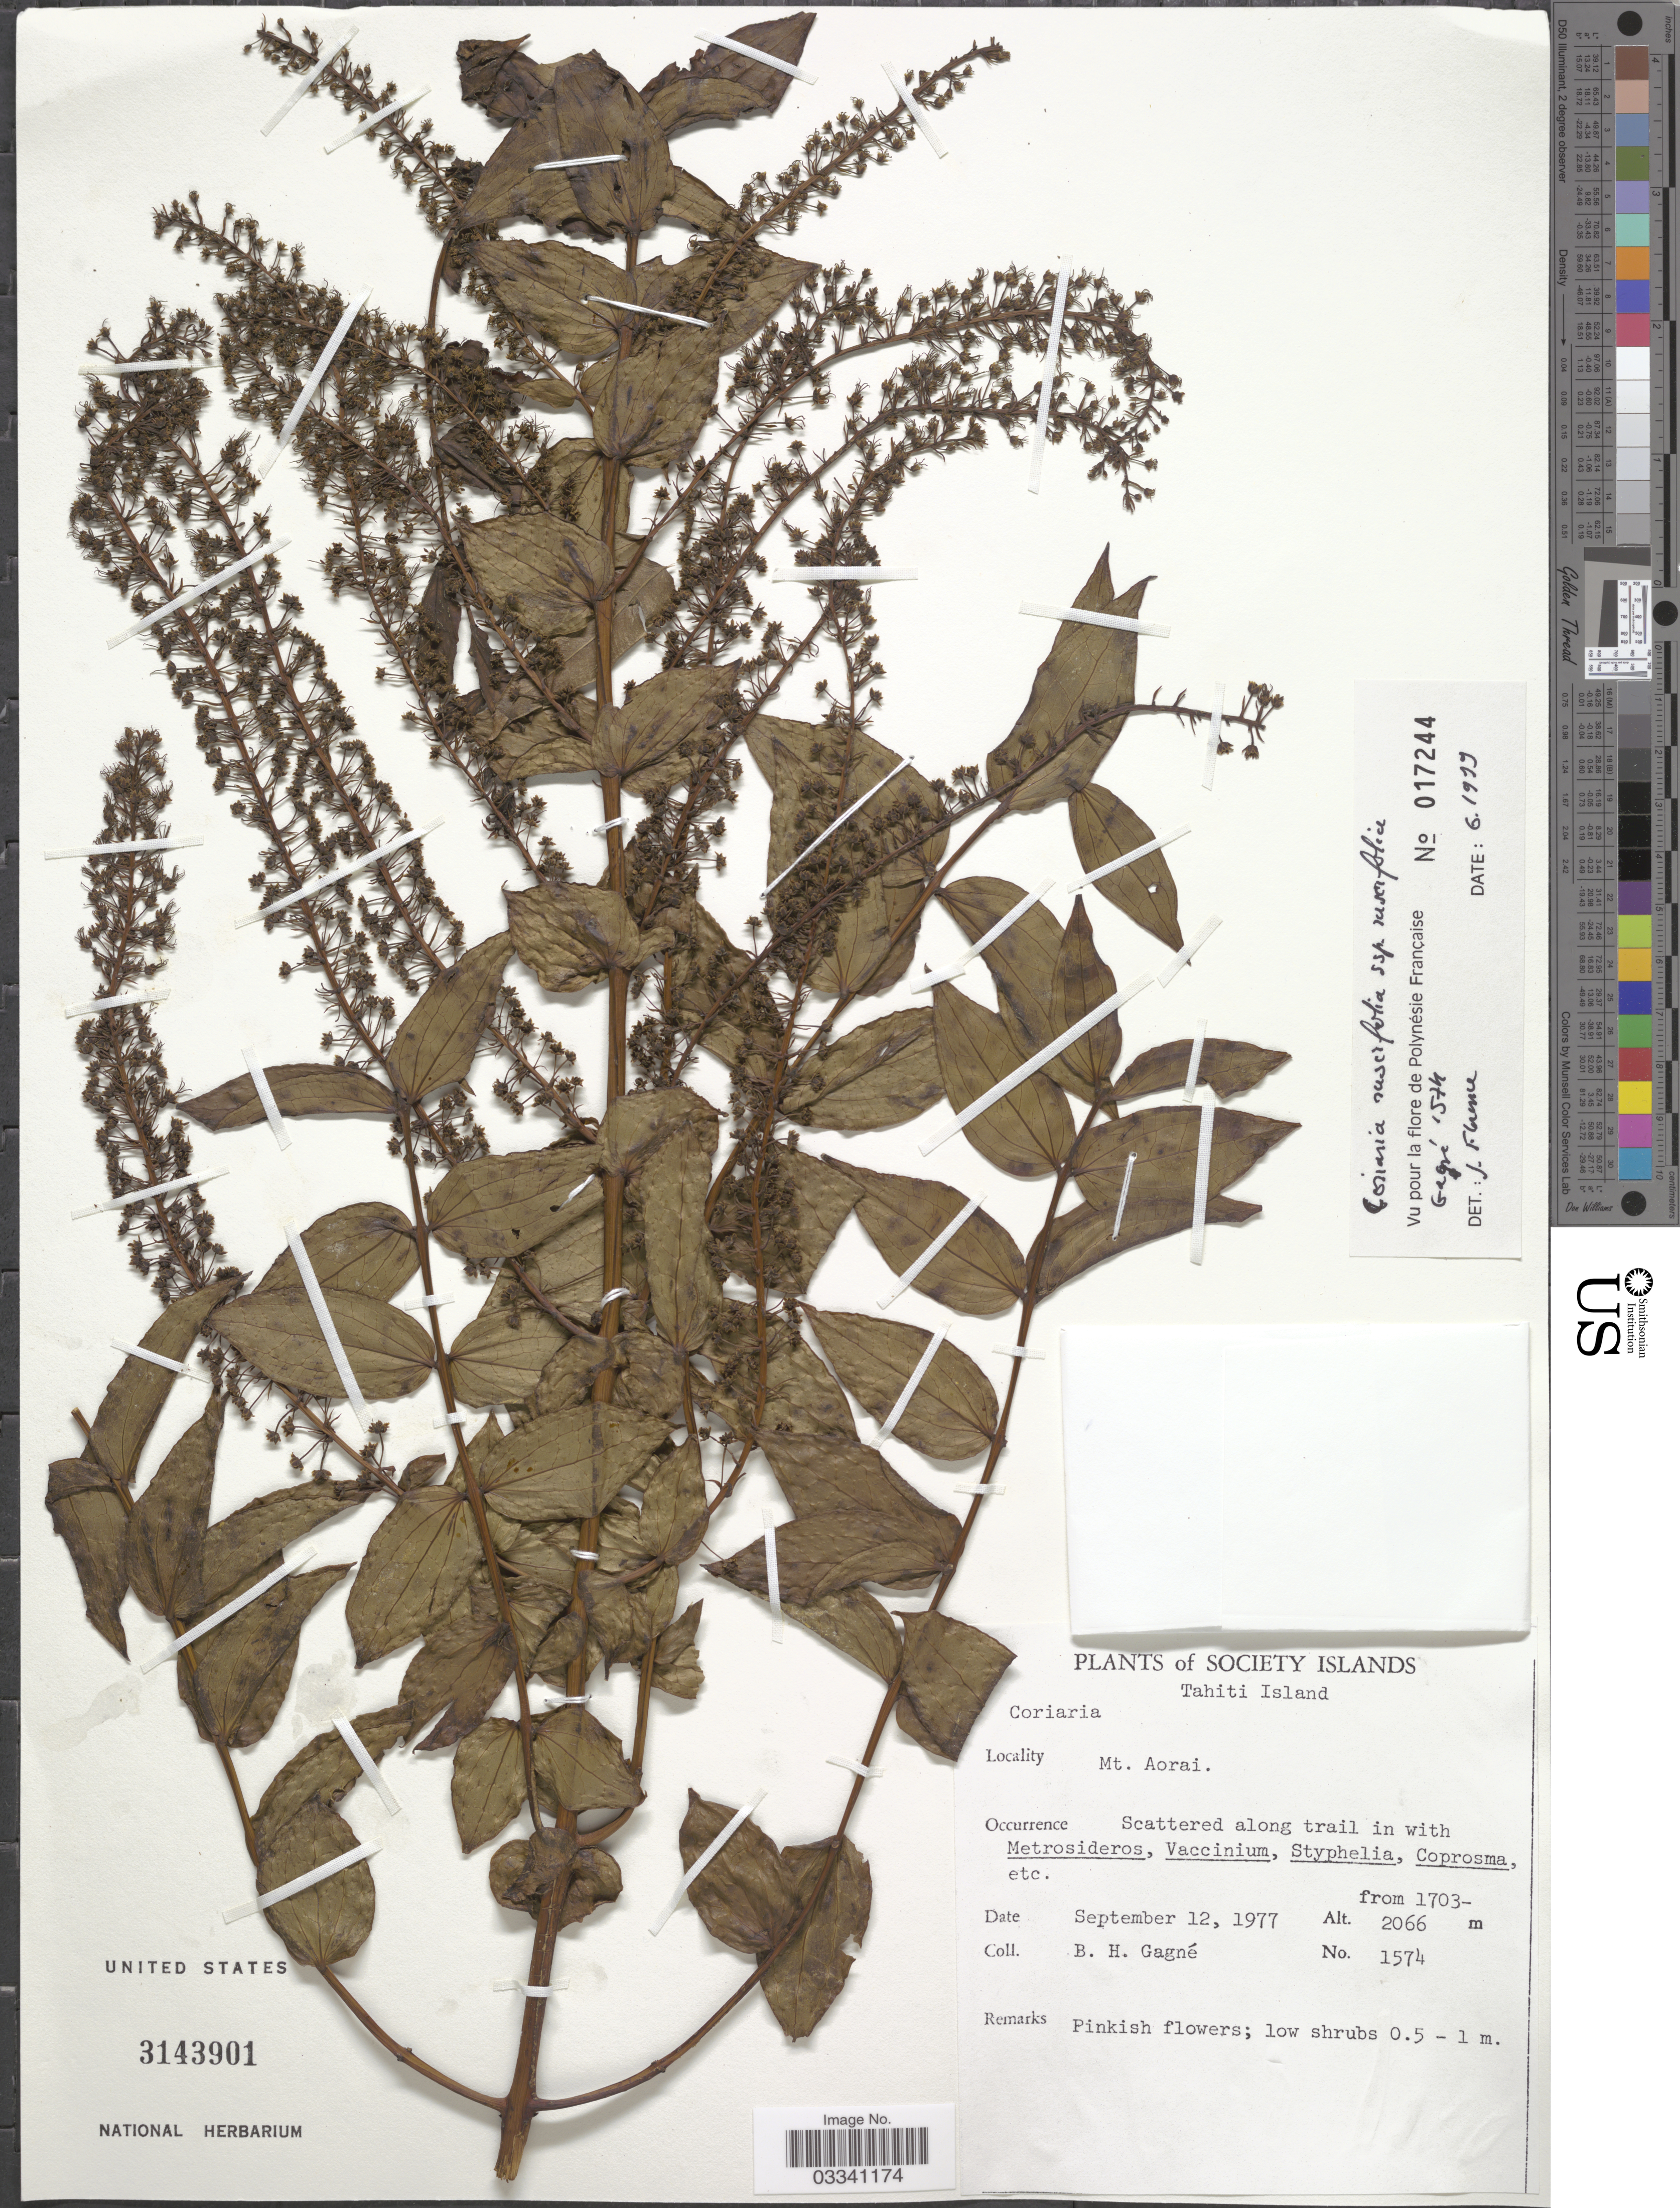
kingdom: Plantae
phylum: Tracheophyta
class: Magnoliopsida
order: Cucurbitales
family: Coriariaceae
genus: Coriaria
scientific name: Coriaria ruscifolia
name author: L.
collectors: B. H. Gagné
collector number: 1574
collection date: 1977-09-12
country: French Polynesia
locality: Society Islands. Tahiti Island. Mt. Aorai.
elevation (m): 1703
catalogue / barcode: US 3143901